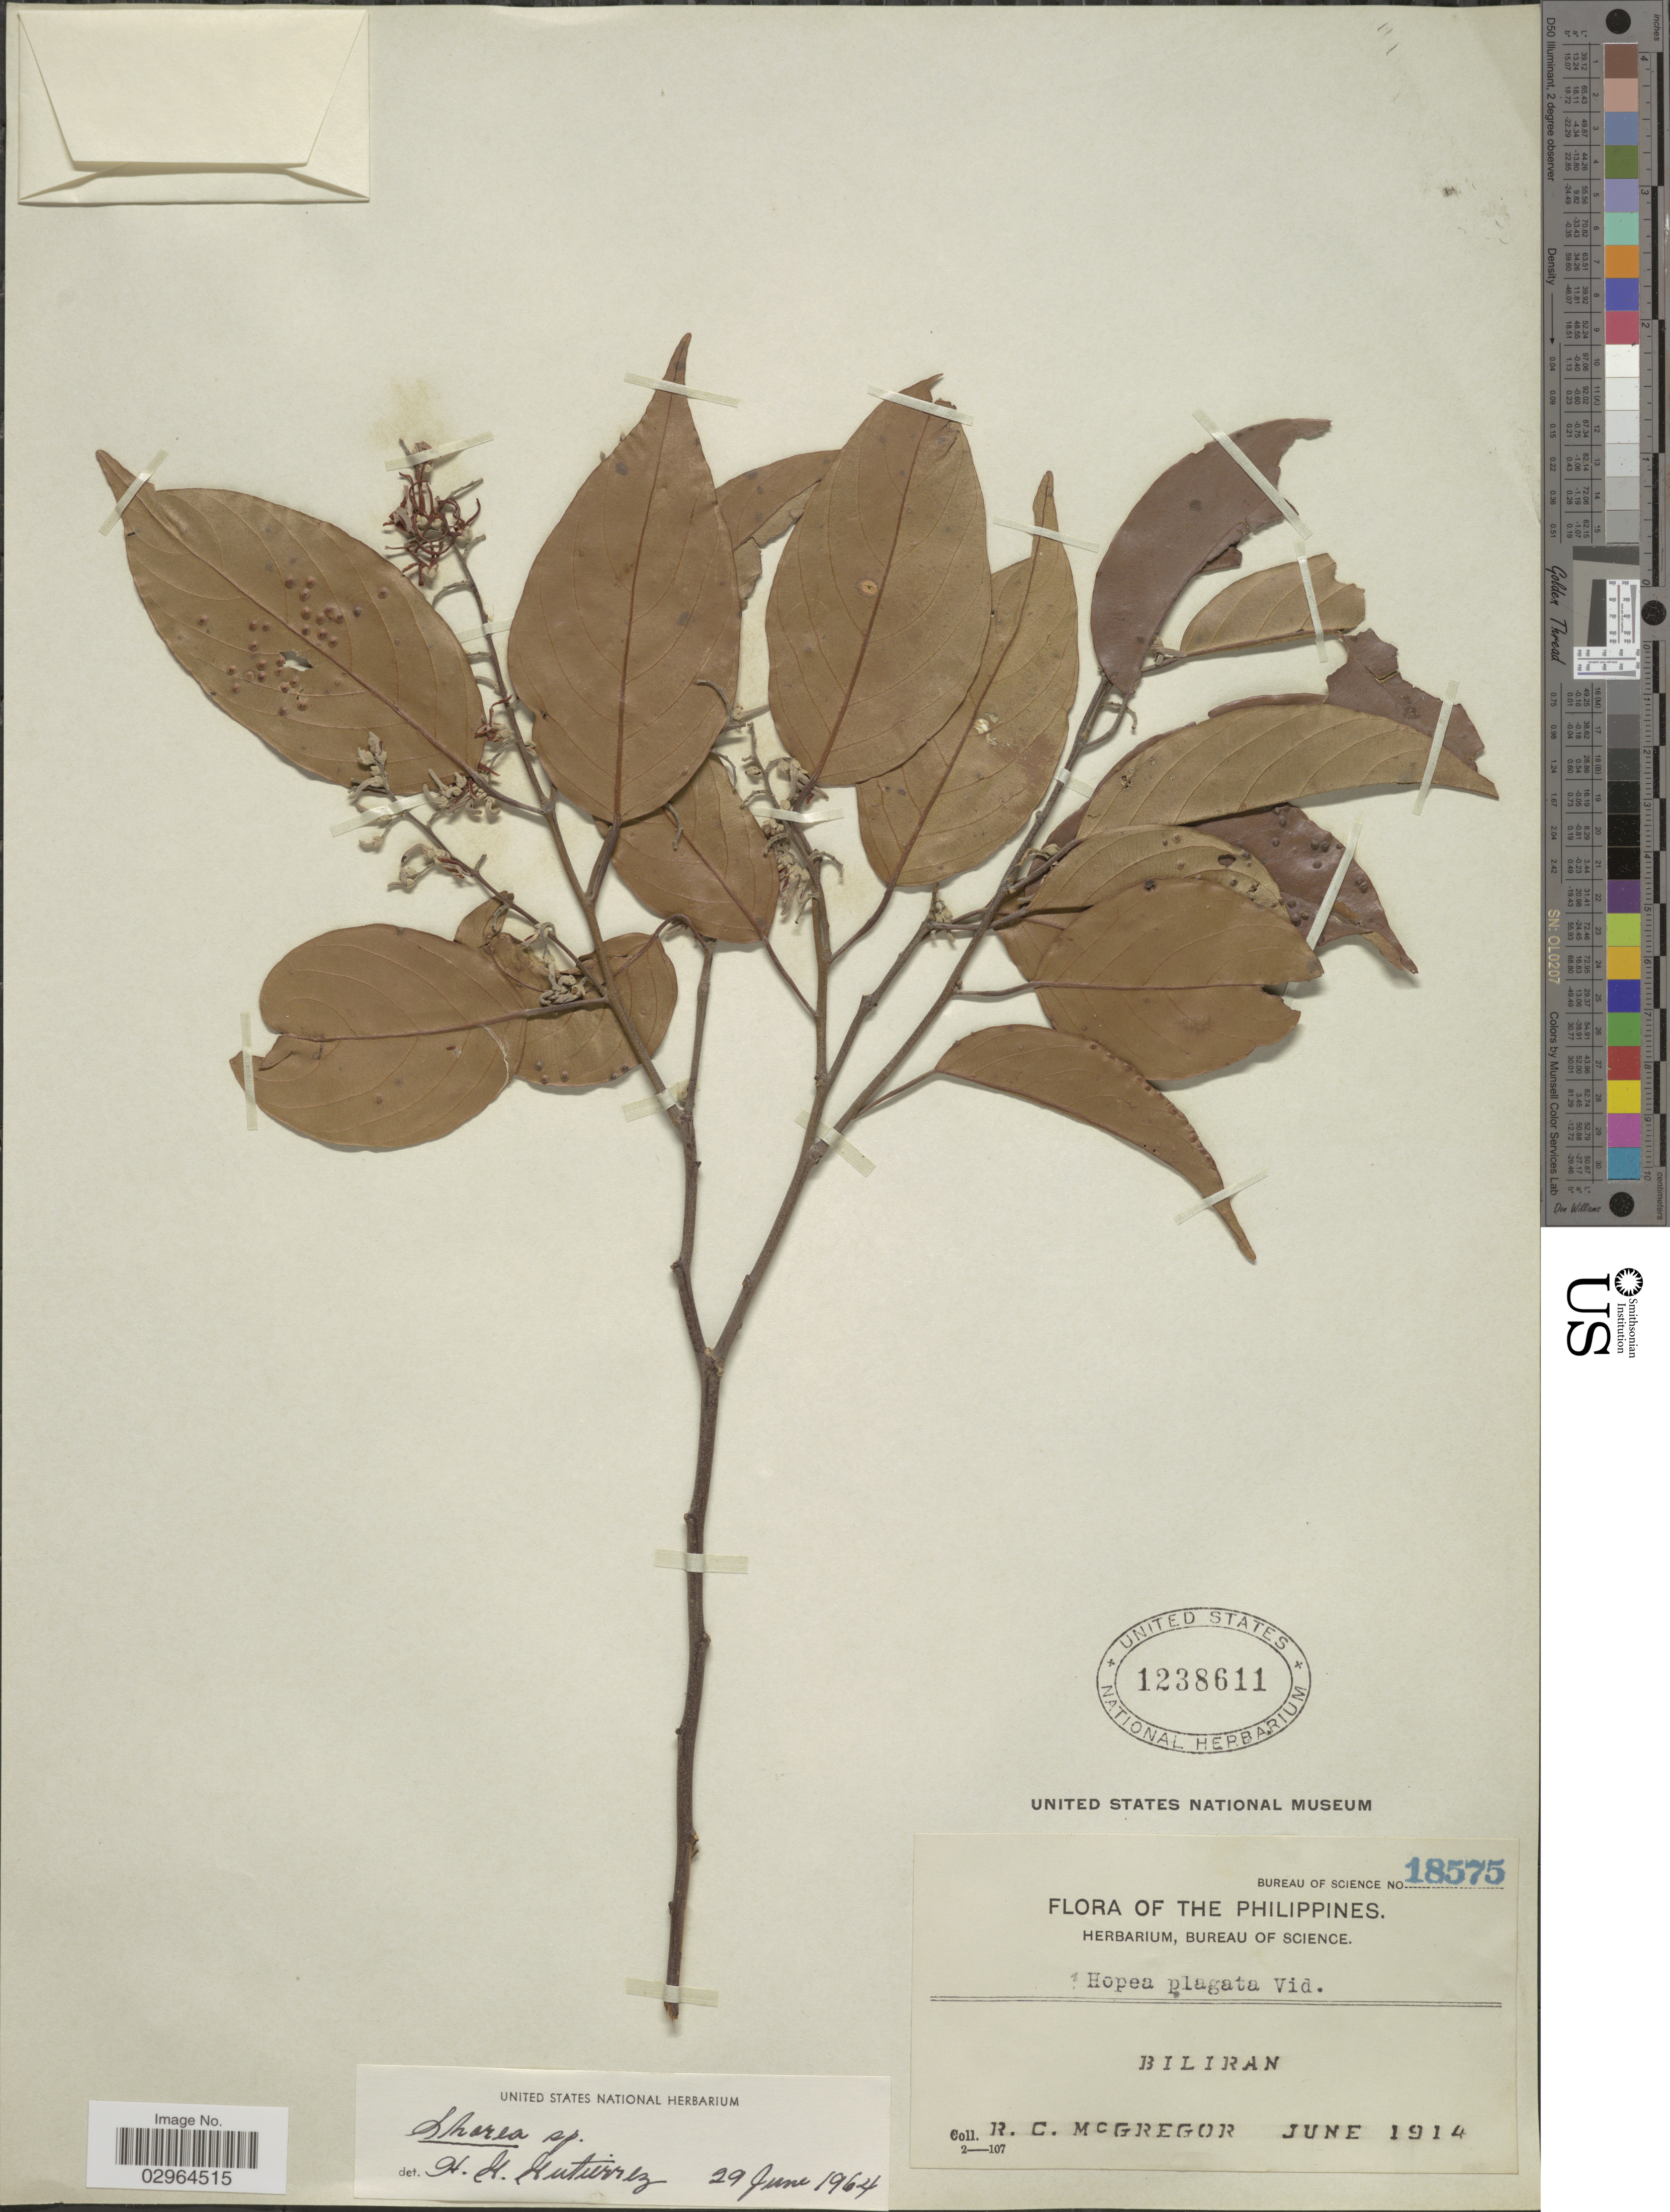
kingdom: Plantae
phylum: Tracheophyta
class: Magnoliopsida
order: Malvales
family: Dipterocarpaceae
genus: Shorea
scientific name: Shorea astylosa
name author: Foxw.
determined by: Ashton, P. S.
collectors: R. C. McGregor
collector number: Bureau of Science 18575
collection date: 1914-06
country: Philippines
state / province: Eastern Visayas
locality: Biliran.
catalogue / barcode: US 1238611